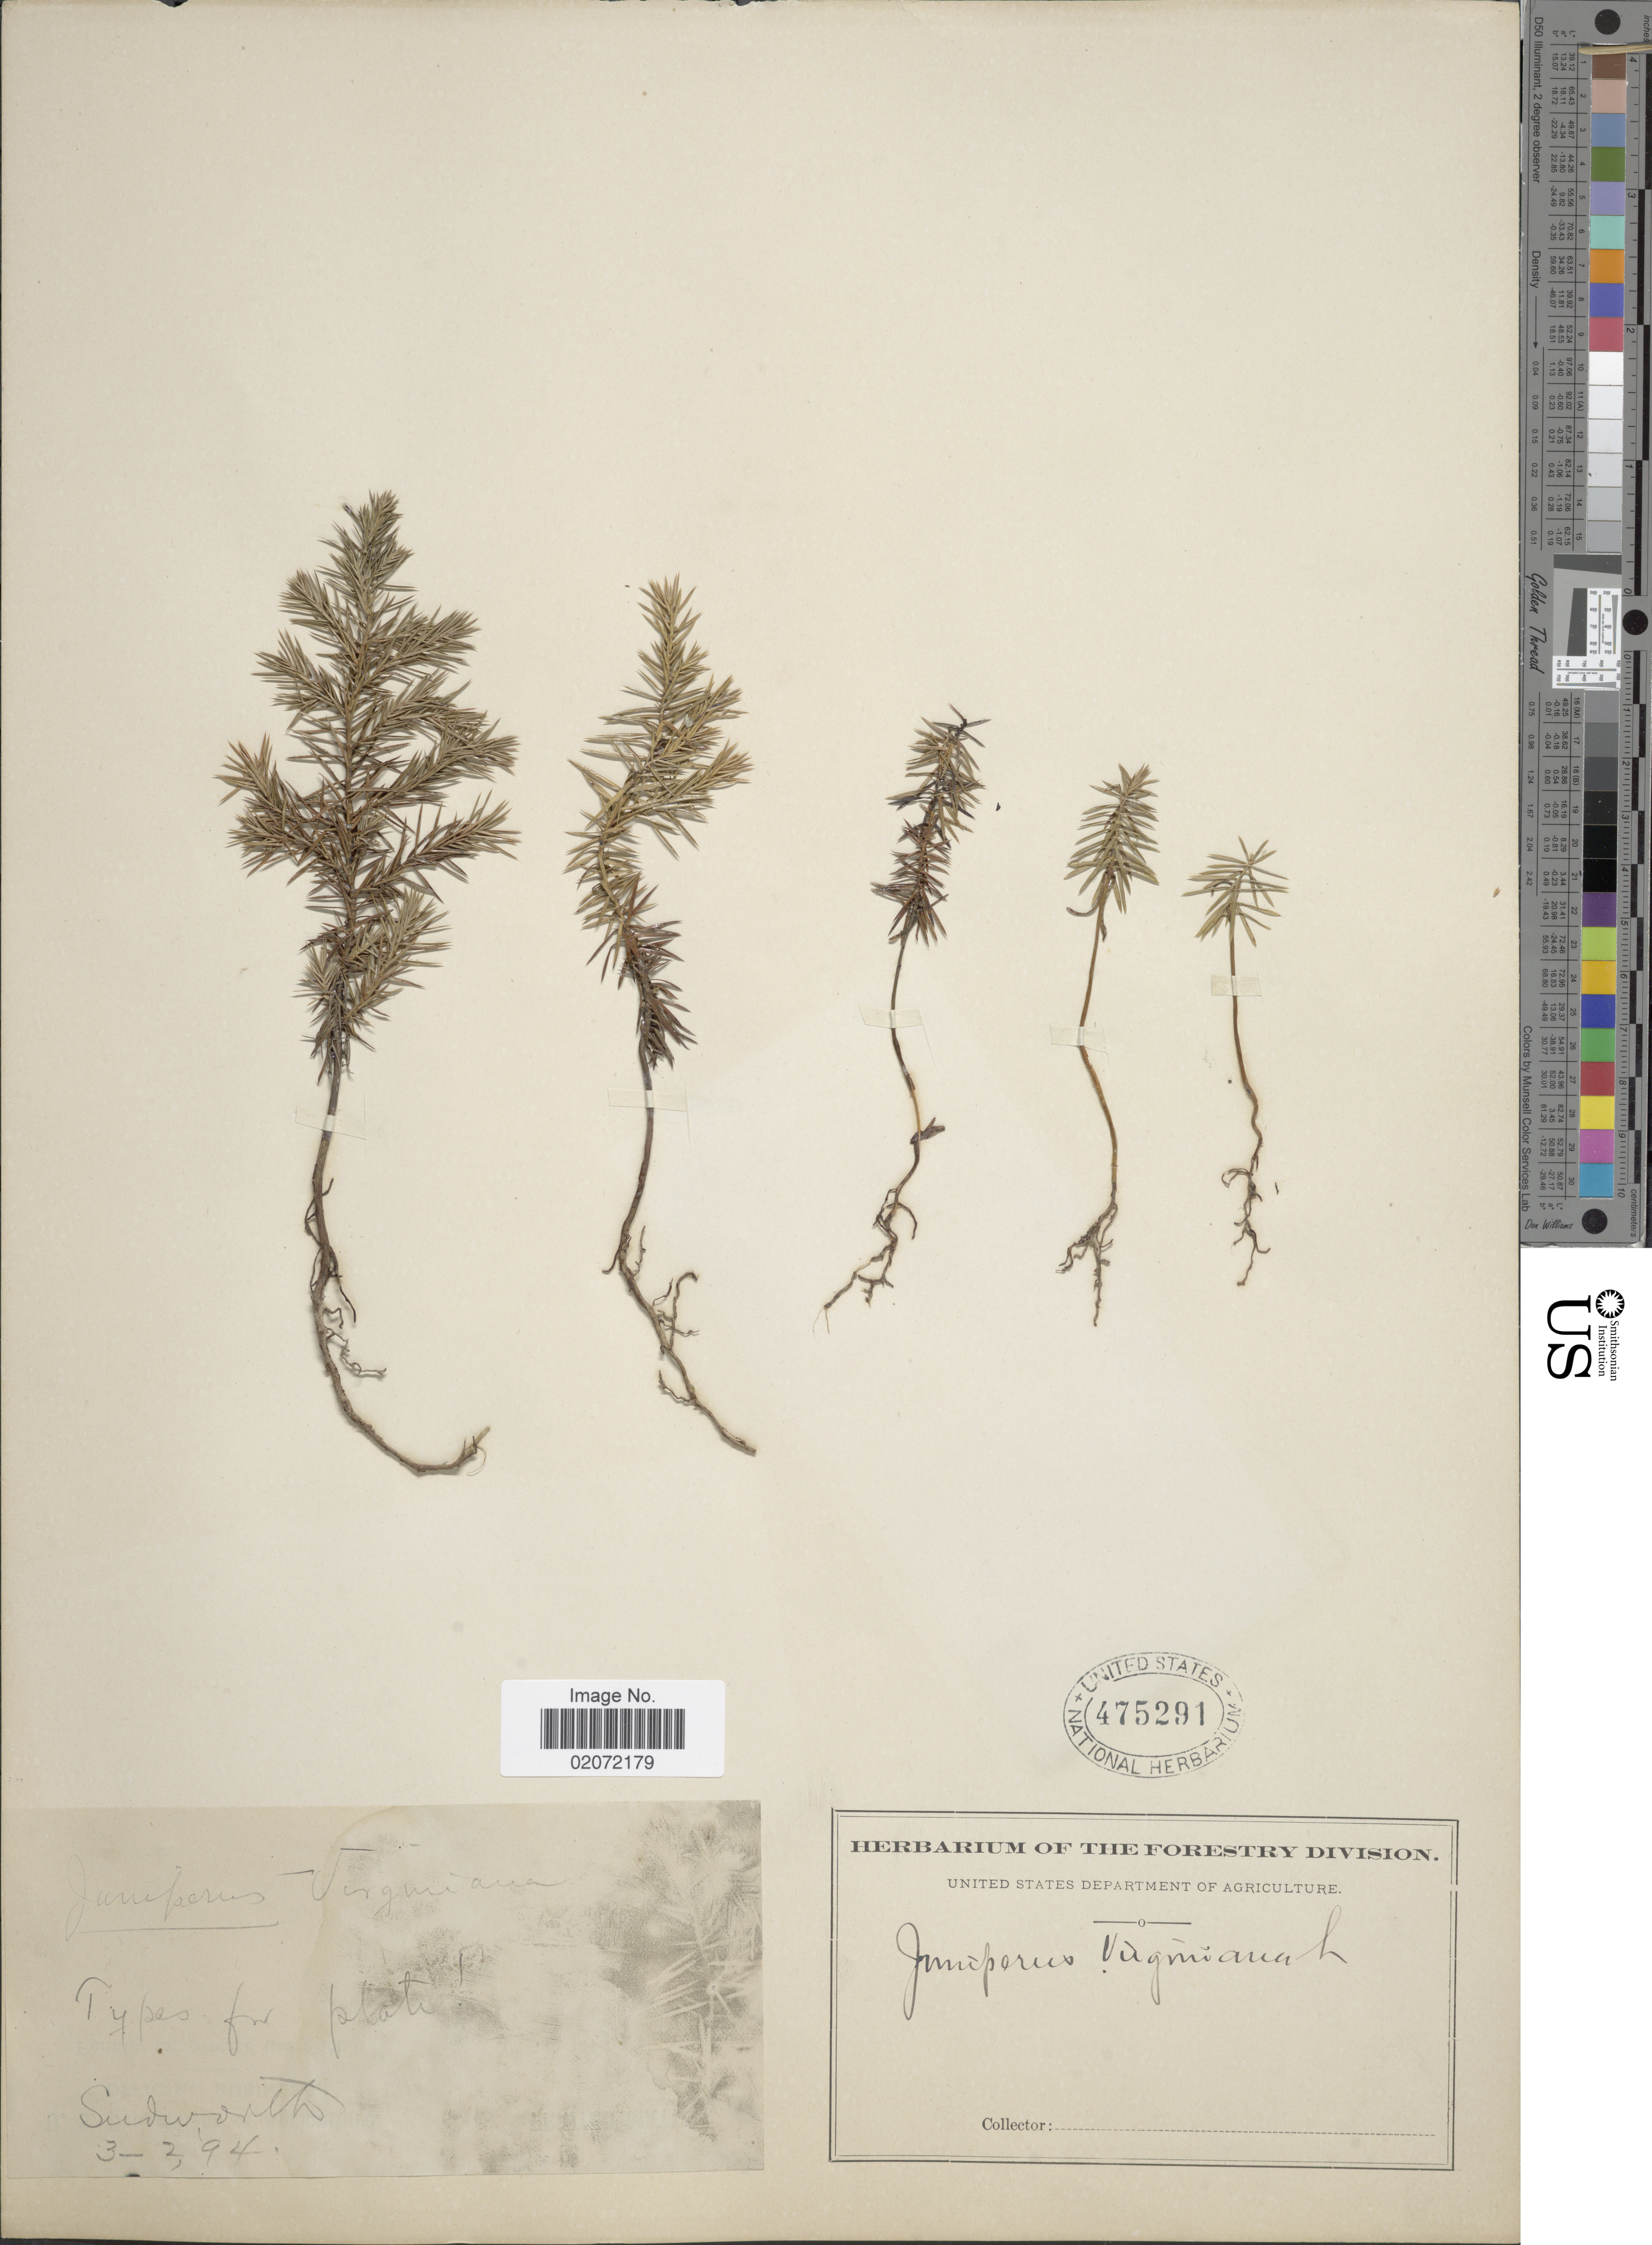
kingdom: Plantae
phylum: Tracheophyta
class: Pinopsida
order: Pinales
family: Cupressaceae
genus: Juniperus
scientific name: Juniperus virginiana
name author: L.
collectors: Sudworth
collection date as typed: Transcribed d/m/y: 3/2/94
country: United States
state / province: Virginia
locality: Virginia.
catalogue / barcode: US 475291